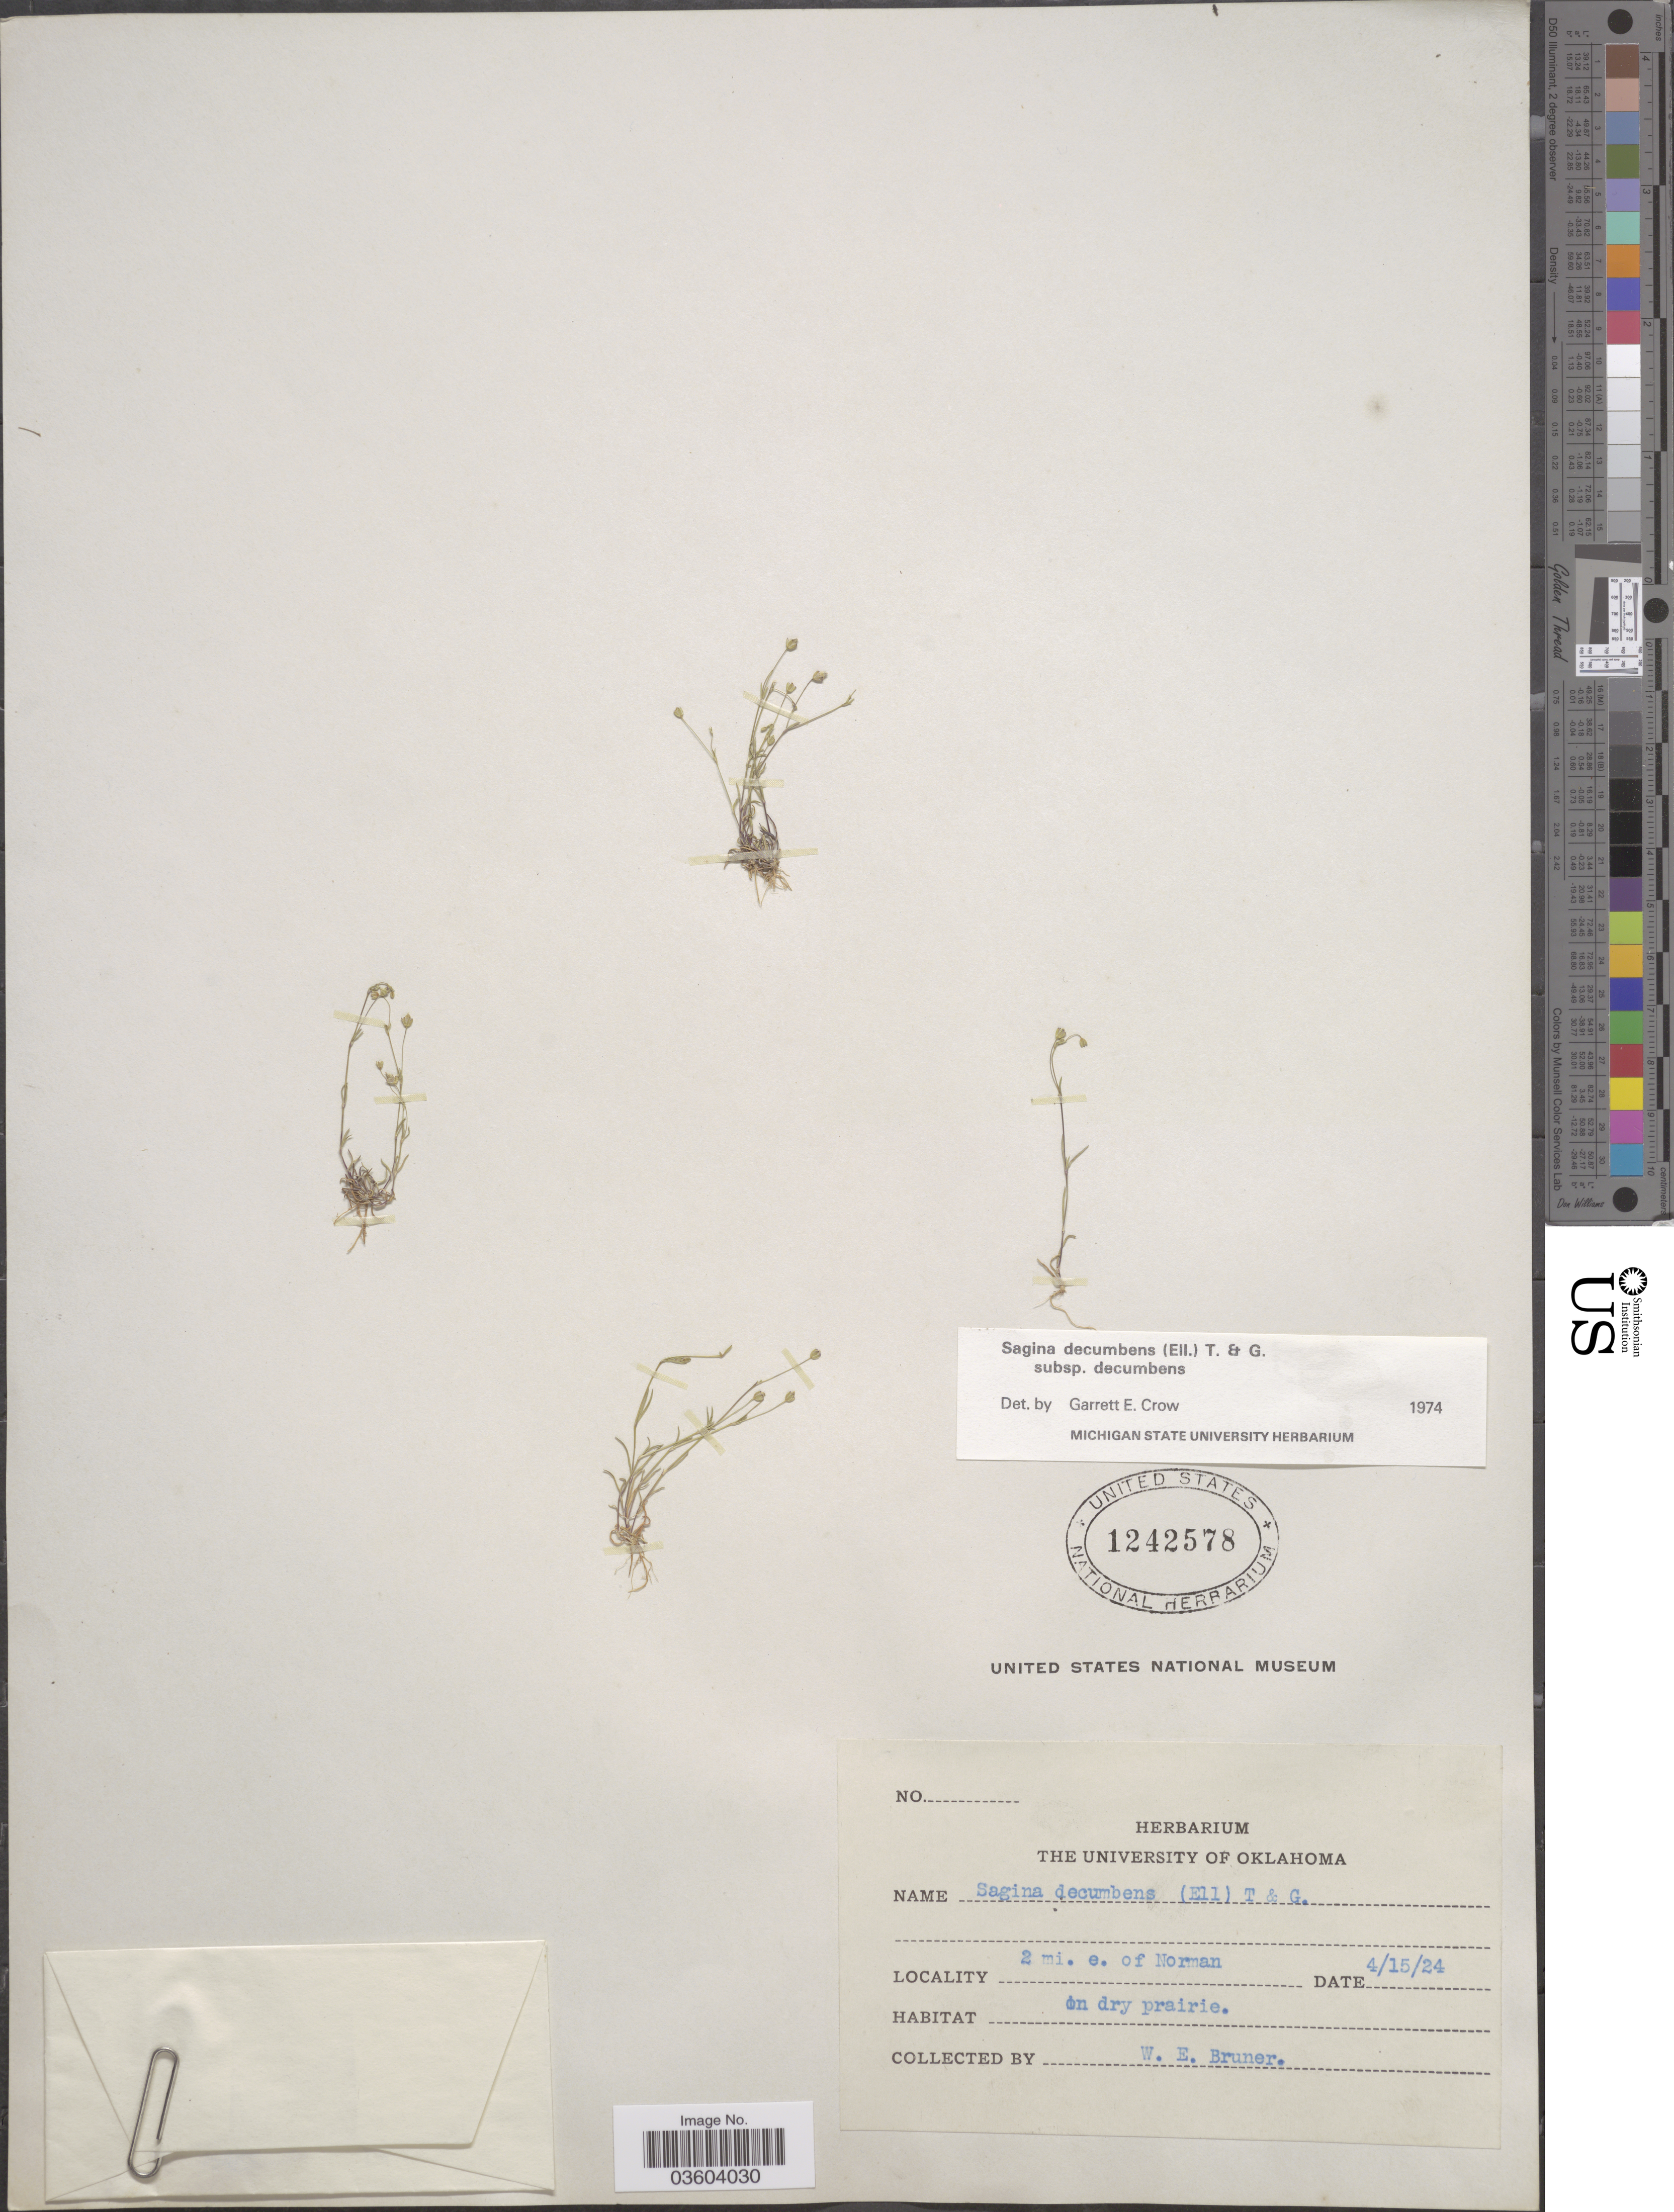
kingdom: Plantae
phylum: Tracheophyta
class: Magnoliopsida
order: Caryophyllales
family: Caryophyllaceae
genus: Sagina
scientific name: Sagina decumbens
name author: (Elliott) Torr. & A. Gray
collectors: W. Bruner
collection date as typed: Transcribed d/m/y: 15/4/24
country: United States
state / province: Oklahoma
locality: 2 mi. e. of Norman.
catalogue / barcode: US 1242578